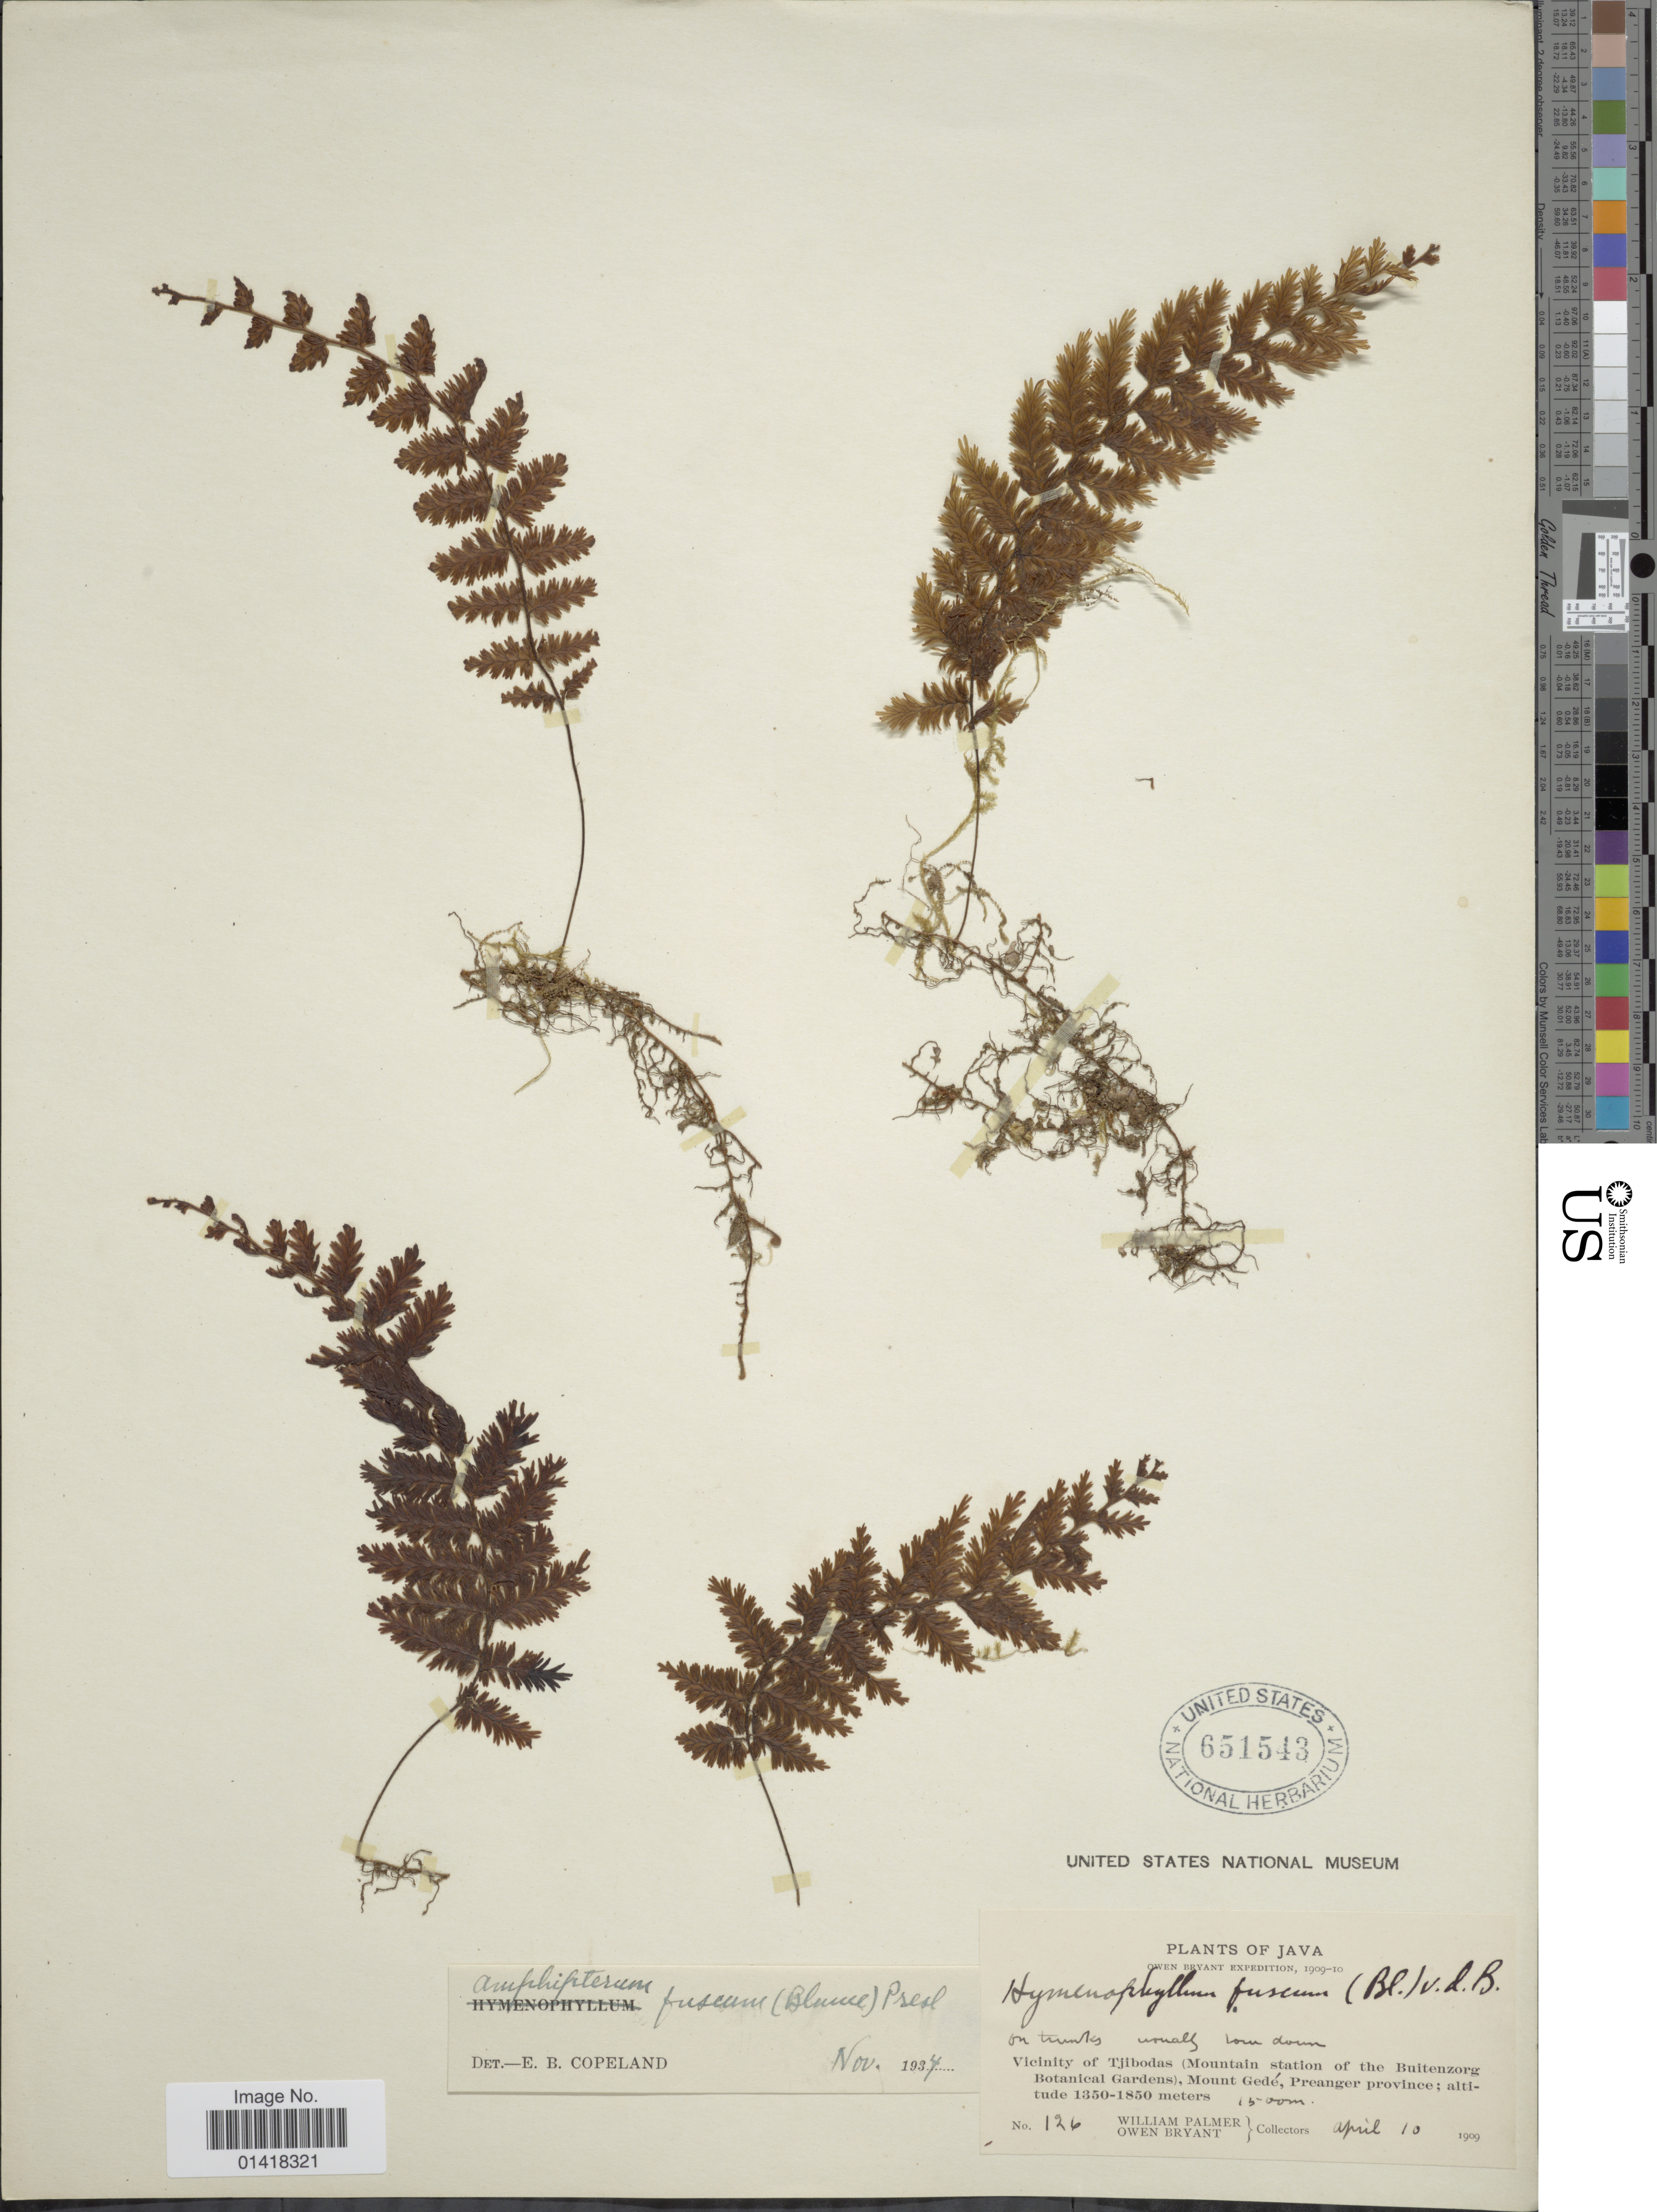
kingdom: Plantae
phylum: Tracheophyta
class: Polypodiopsida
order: Hymenophyllales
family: Hymenophyllaceae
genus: Hymenophyllum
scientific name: Hymenophyllum fuscum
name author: (Blume) Bosch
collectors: W. Palmer & O. Bryant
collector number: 126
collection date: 1909-04-10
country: Indonesia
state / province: Java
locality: Vicinity of Tjibodas (Mountain station of the Buitenzorg Botanical Garden), Mountain Gede, Preanger Province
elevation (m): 1500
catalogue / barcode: US 651543